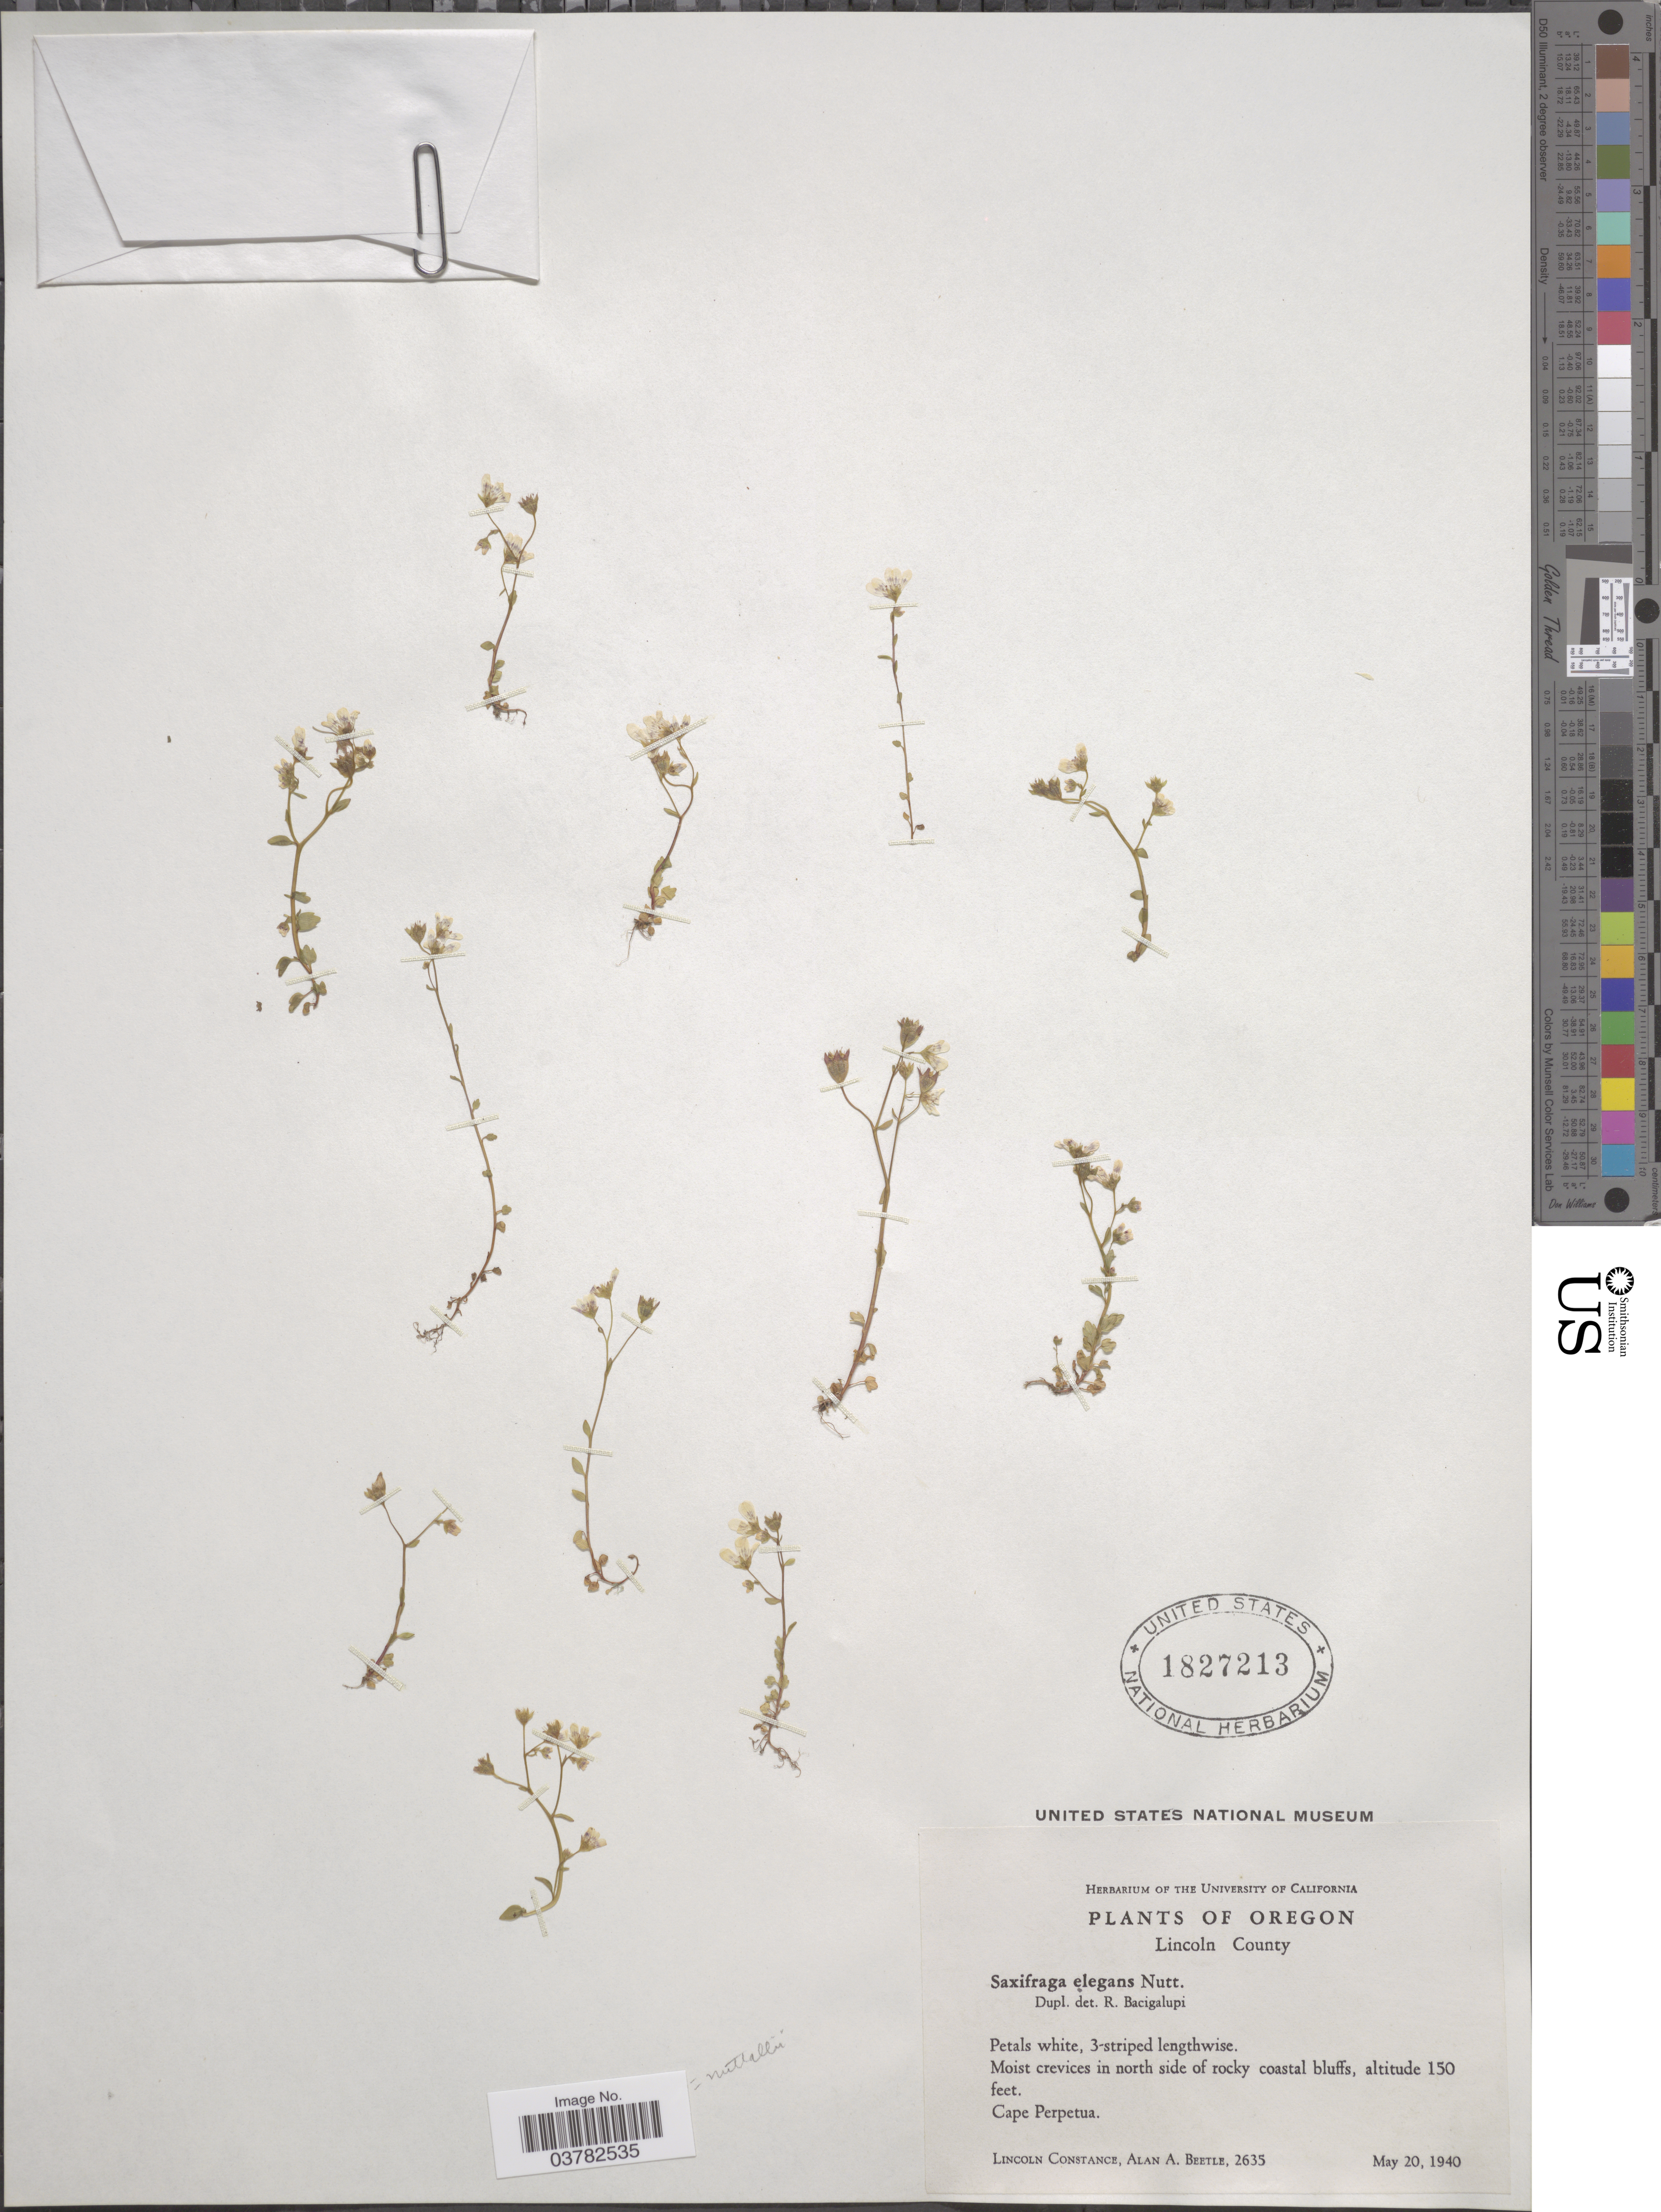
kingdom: Plantae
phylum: Tracheophyta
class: Magnoliopsida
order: Saxifragales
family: Saxifragaceae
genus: Saxifraga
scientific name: Saxifraga nuttallii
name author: Small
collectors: L. Constance & A. A. Beetle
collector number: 2635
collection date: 1940-05-20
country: United States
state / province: Oregon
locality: Lincoln County. In north side of rocky coastal bluffs. Cape Perpetua.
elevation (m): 46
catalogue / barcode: US 1827213